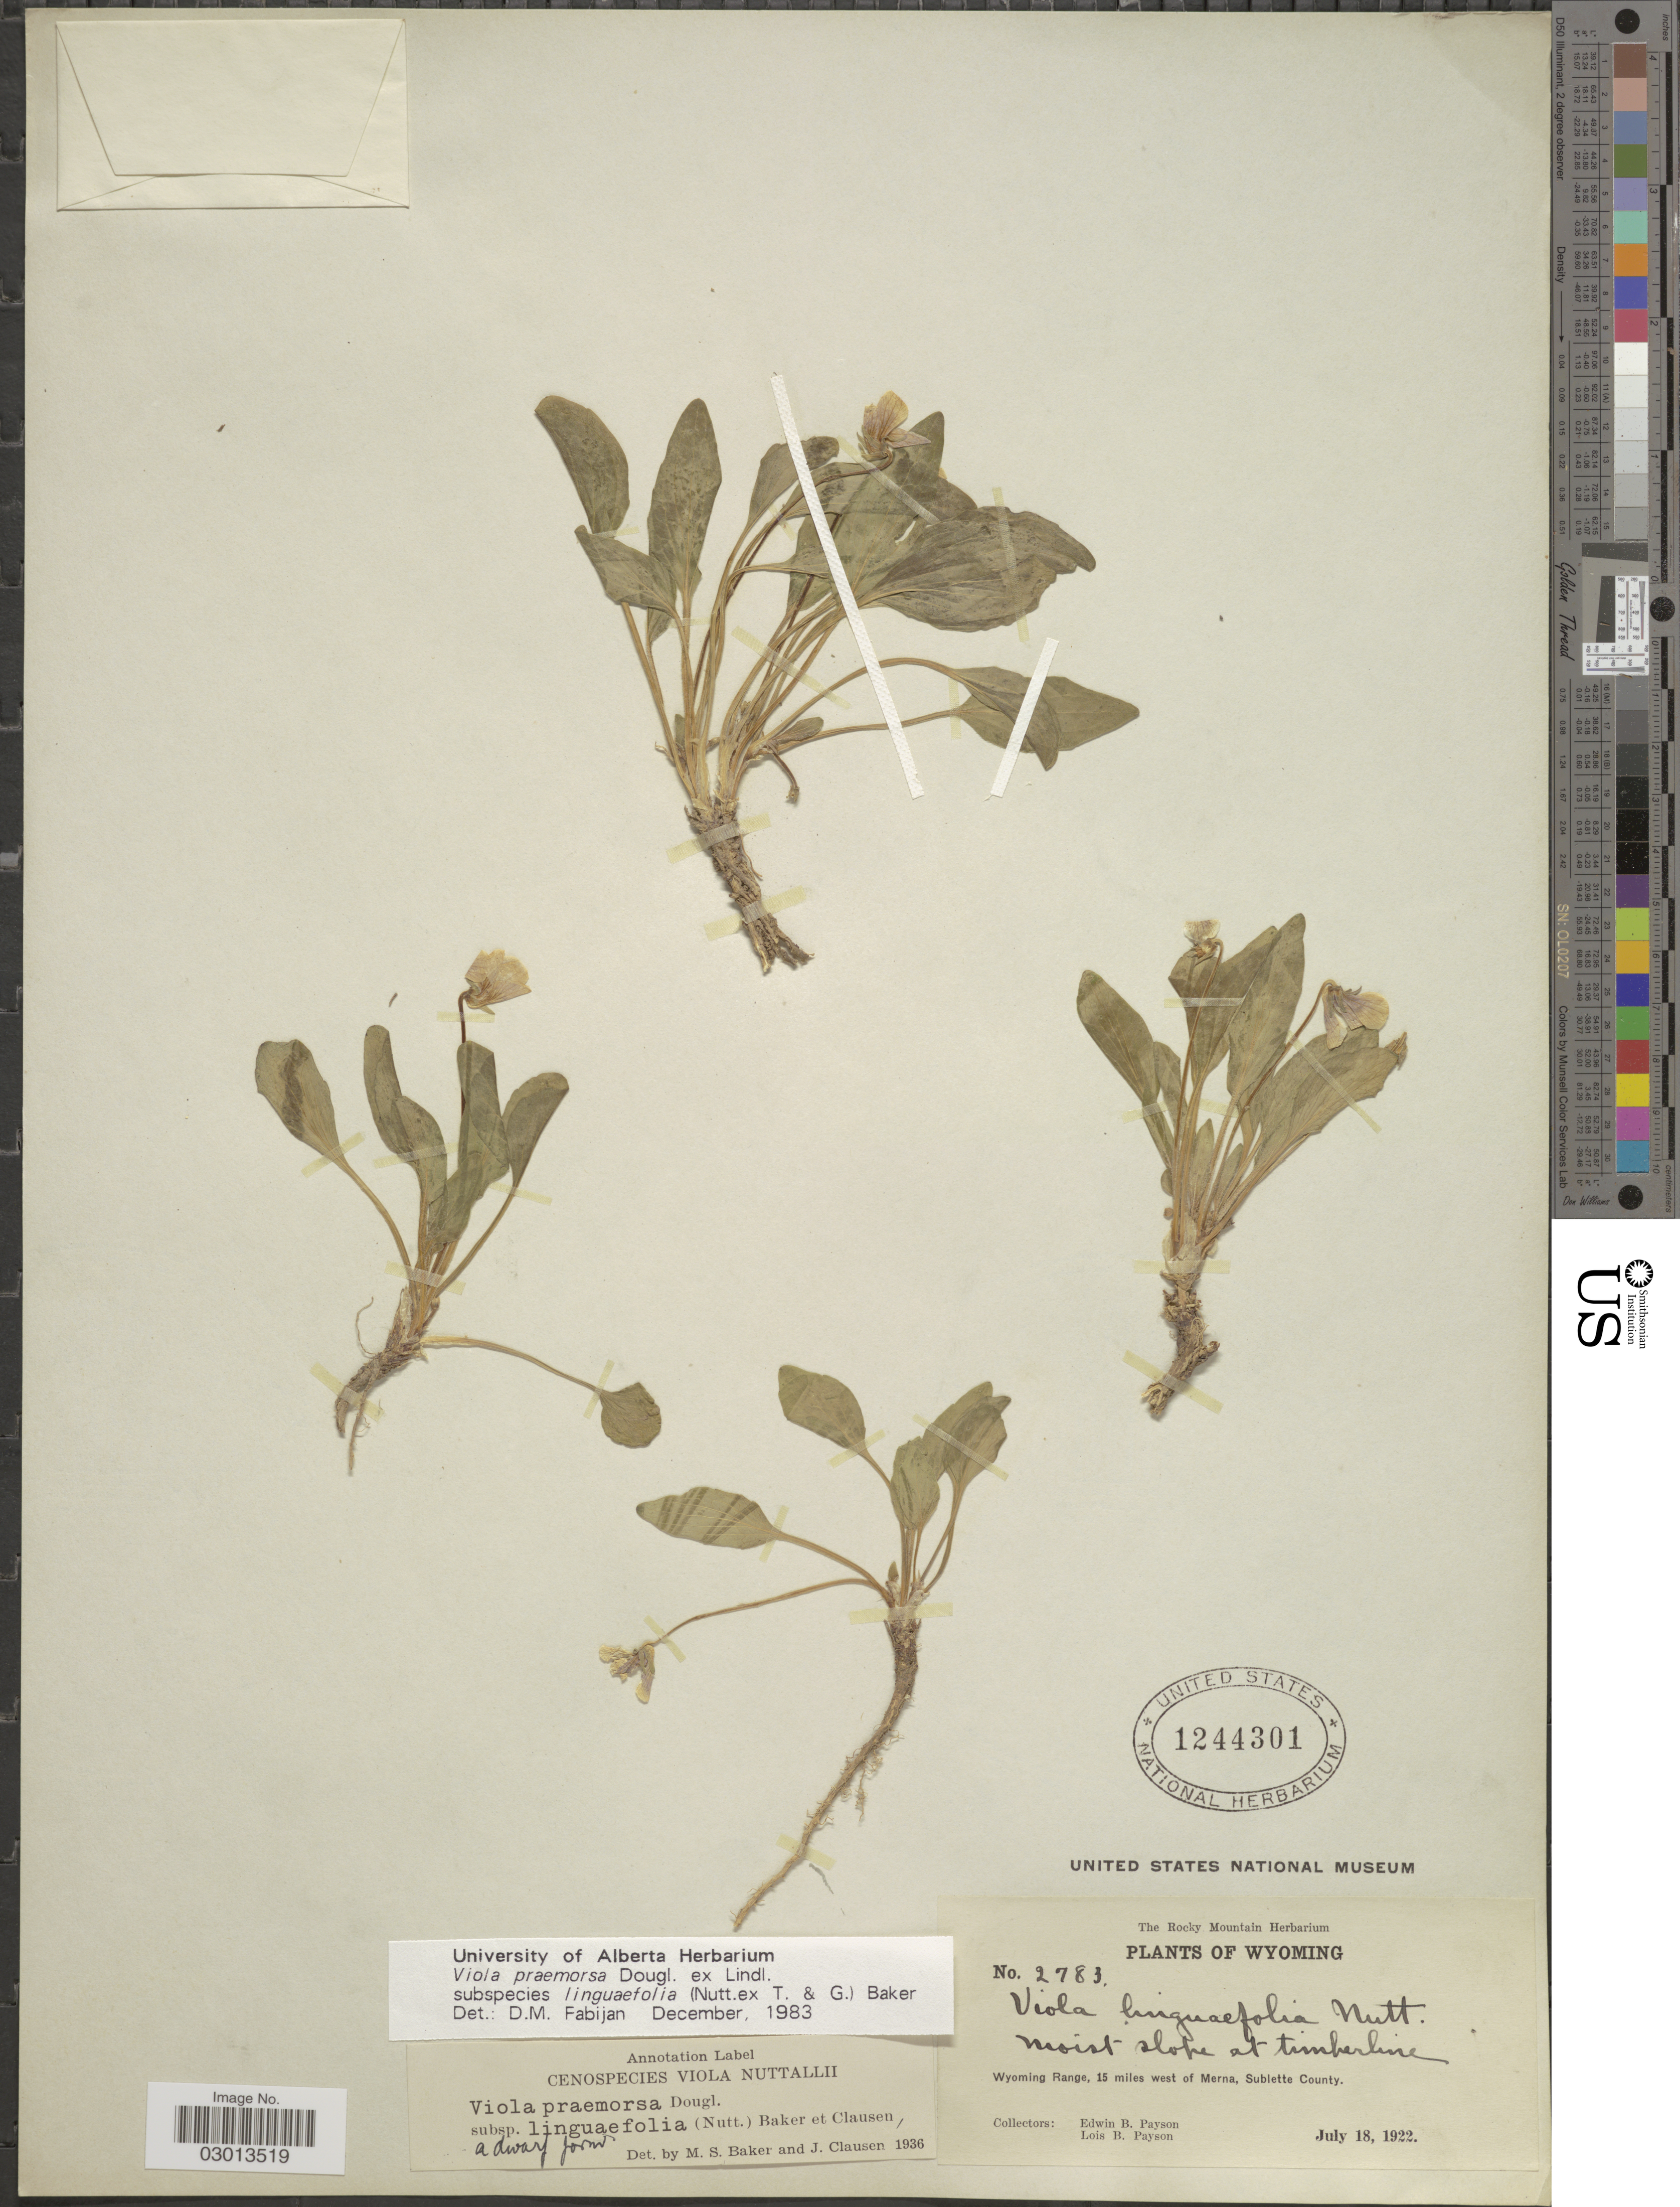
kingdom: Plantae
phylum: Tracheophyta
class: Magnoliopsida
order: Malpighiales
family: Violaceae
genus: Viola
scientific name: Viola praemorsa subsp. linguifolia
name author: (Nutt.) M.S. Baker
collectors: E. B. Payson & L. Payson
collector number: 2783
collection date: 1922-07-18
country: United States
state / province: Wyoming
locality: Wyoming Range, 15 miles west of Merna, Sublette County.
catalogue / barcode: US 1244301